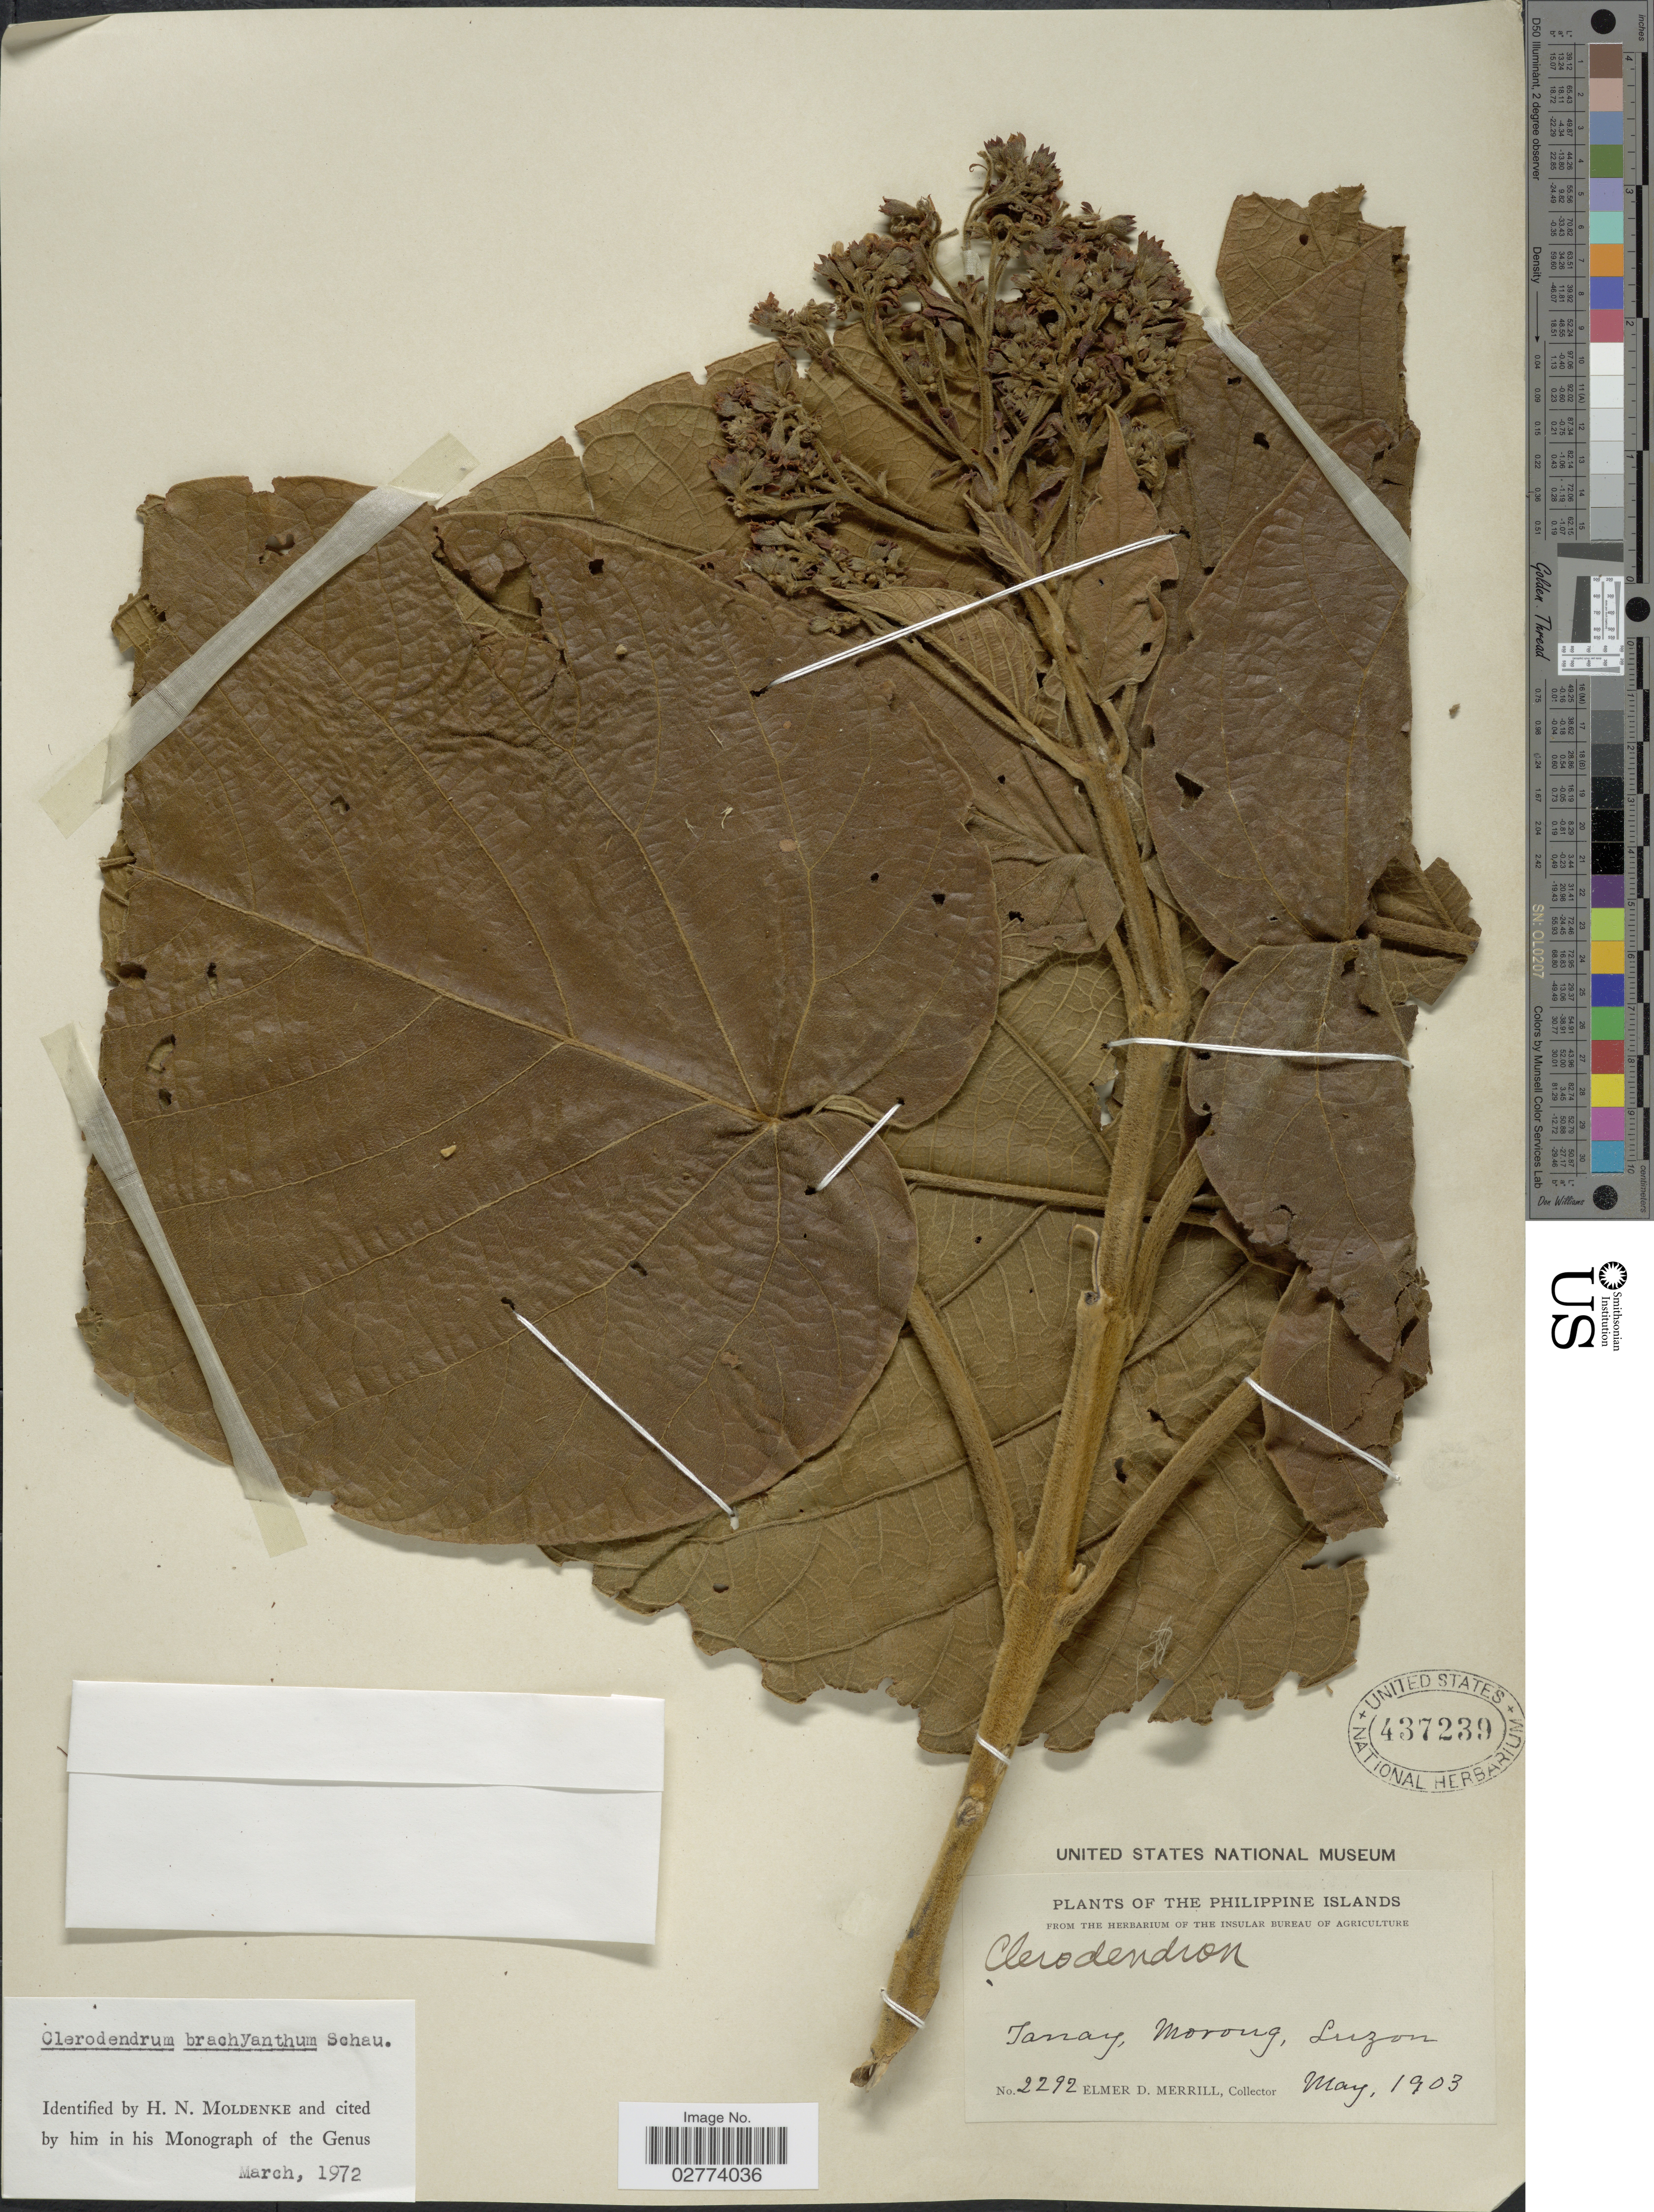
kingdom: Plantae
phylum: Tracheophyta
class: Magnoliopsida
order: Lamiales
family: Lamiaceae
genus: Clerodendrum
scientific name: Clerodendrum brachyanthum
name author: Schauer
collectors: E. D. Merrill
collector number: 2292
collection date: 1903-05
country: Philippines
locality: Tanay, Morong, Luzon.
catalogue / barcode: US 437239